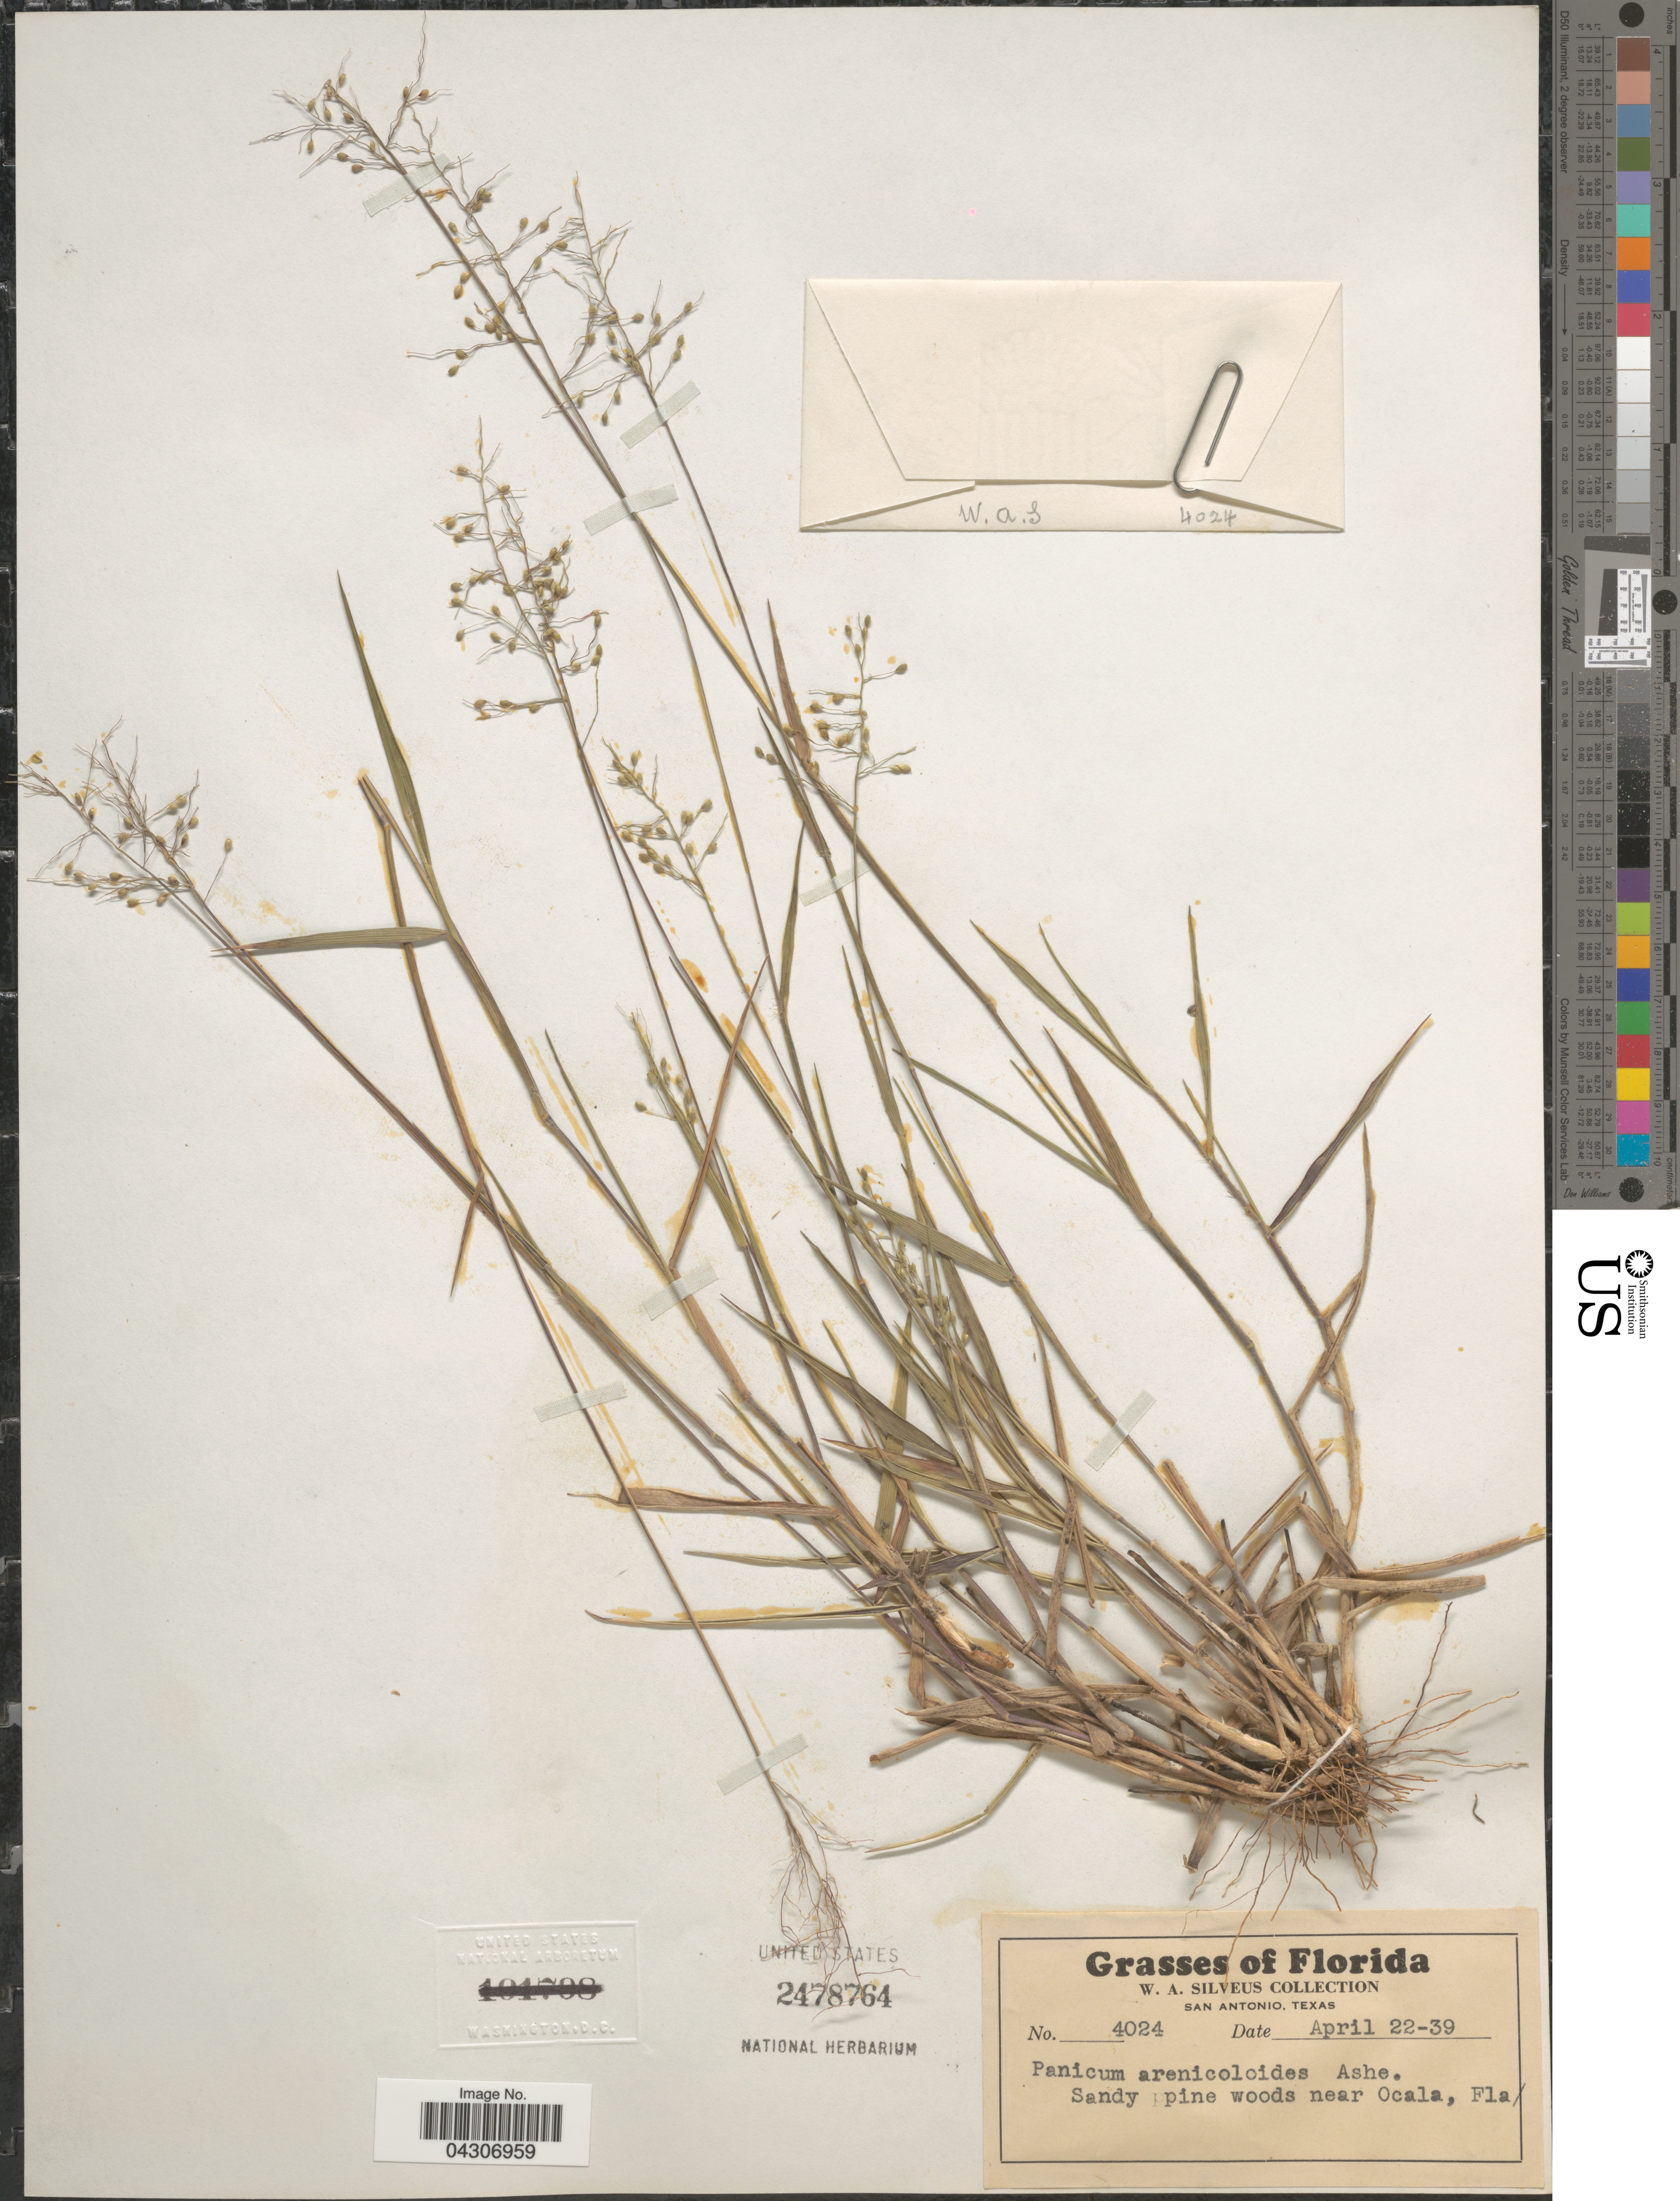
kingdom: Plantae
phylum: Tracheophyta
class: Liliopsida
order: Poales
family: Poaceae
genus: Dichanthelium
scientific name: Dichanthelium aciculare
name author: (Desv. ex Poir.) Gould & C.A. Clark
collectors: W. Silveus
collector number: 4024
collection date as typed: Transcribed d/m/y: 22/4/39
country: United States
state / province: Florida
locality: Sandy pine woods near Ocala.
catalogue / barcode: US 2478764